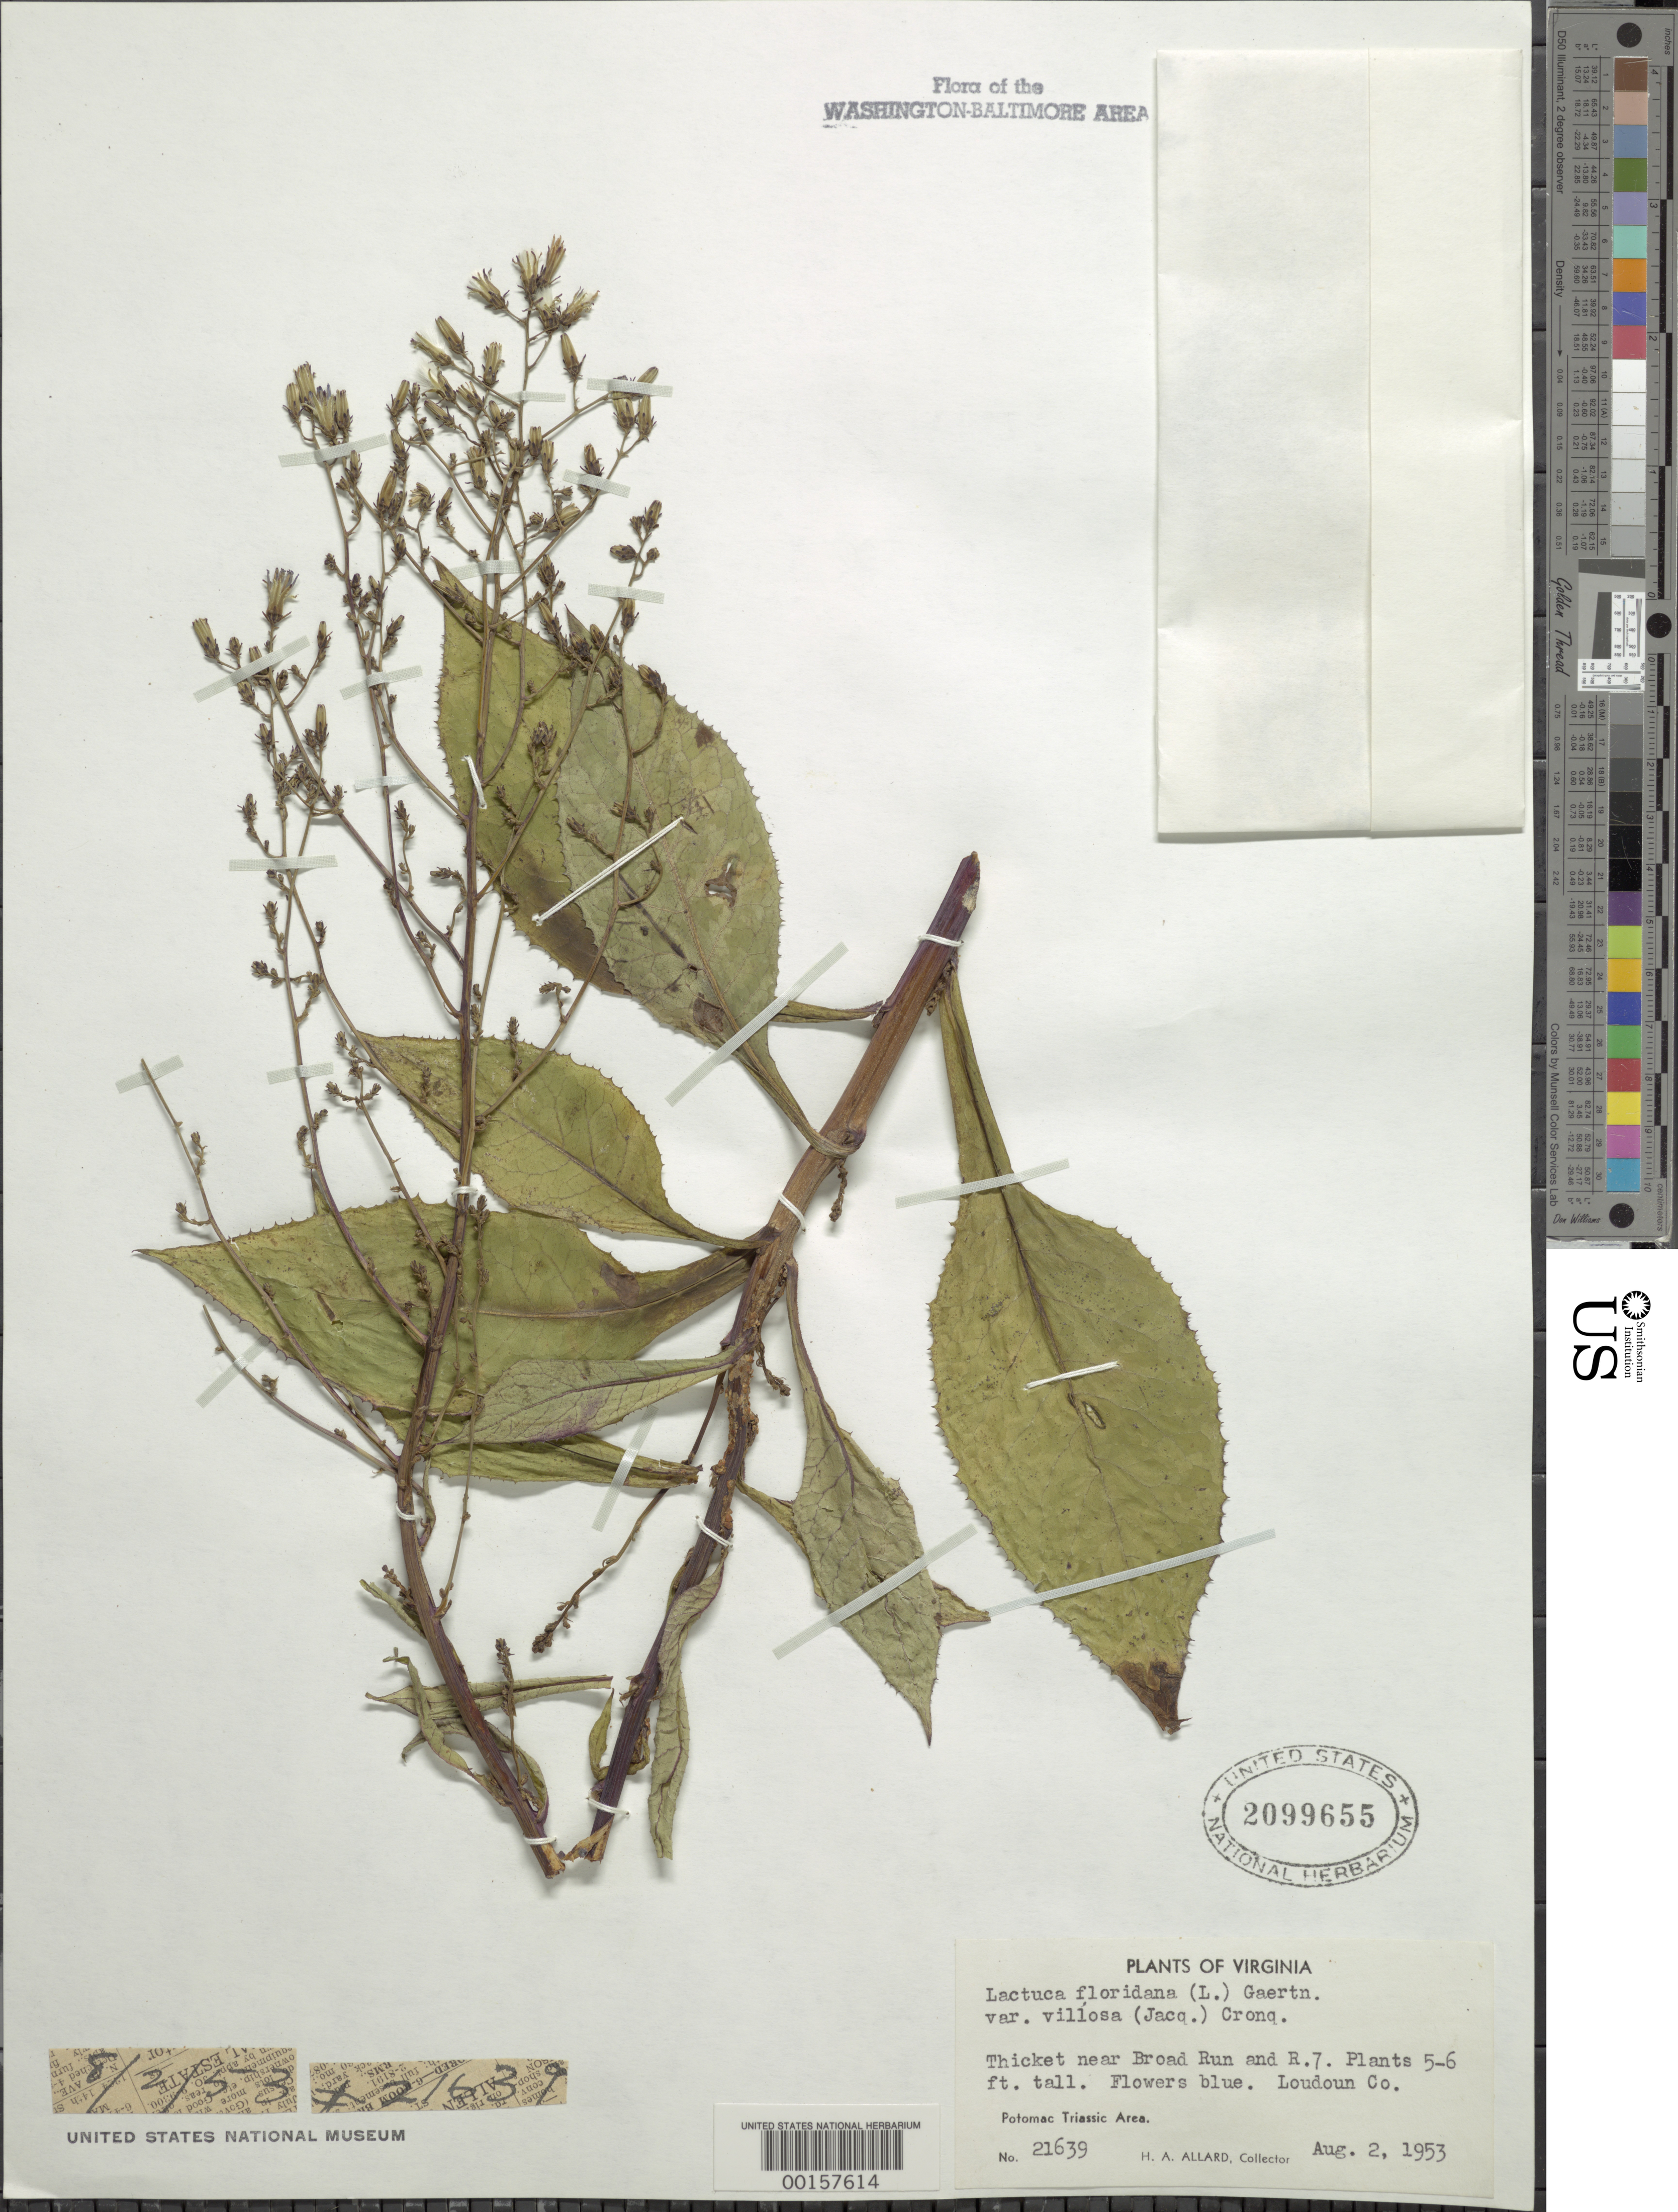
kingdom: Plantae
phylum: Tracheophyta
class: Magnoliopsida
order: Asterales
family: Asteraceae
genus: Lactuca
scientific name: Lactuca floridana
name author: (L.) Gaertn.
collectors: H. A. Allard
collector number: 21639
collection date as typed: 02 Aug 1953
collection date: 1953-08-02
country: United States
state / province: Virginia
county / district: Loudoun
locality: Near Broad Run and Rt. 7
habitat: Thicket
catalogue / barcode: US 2099655